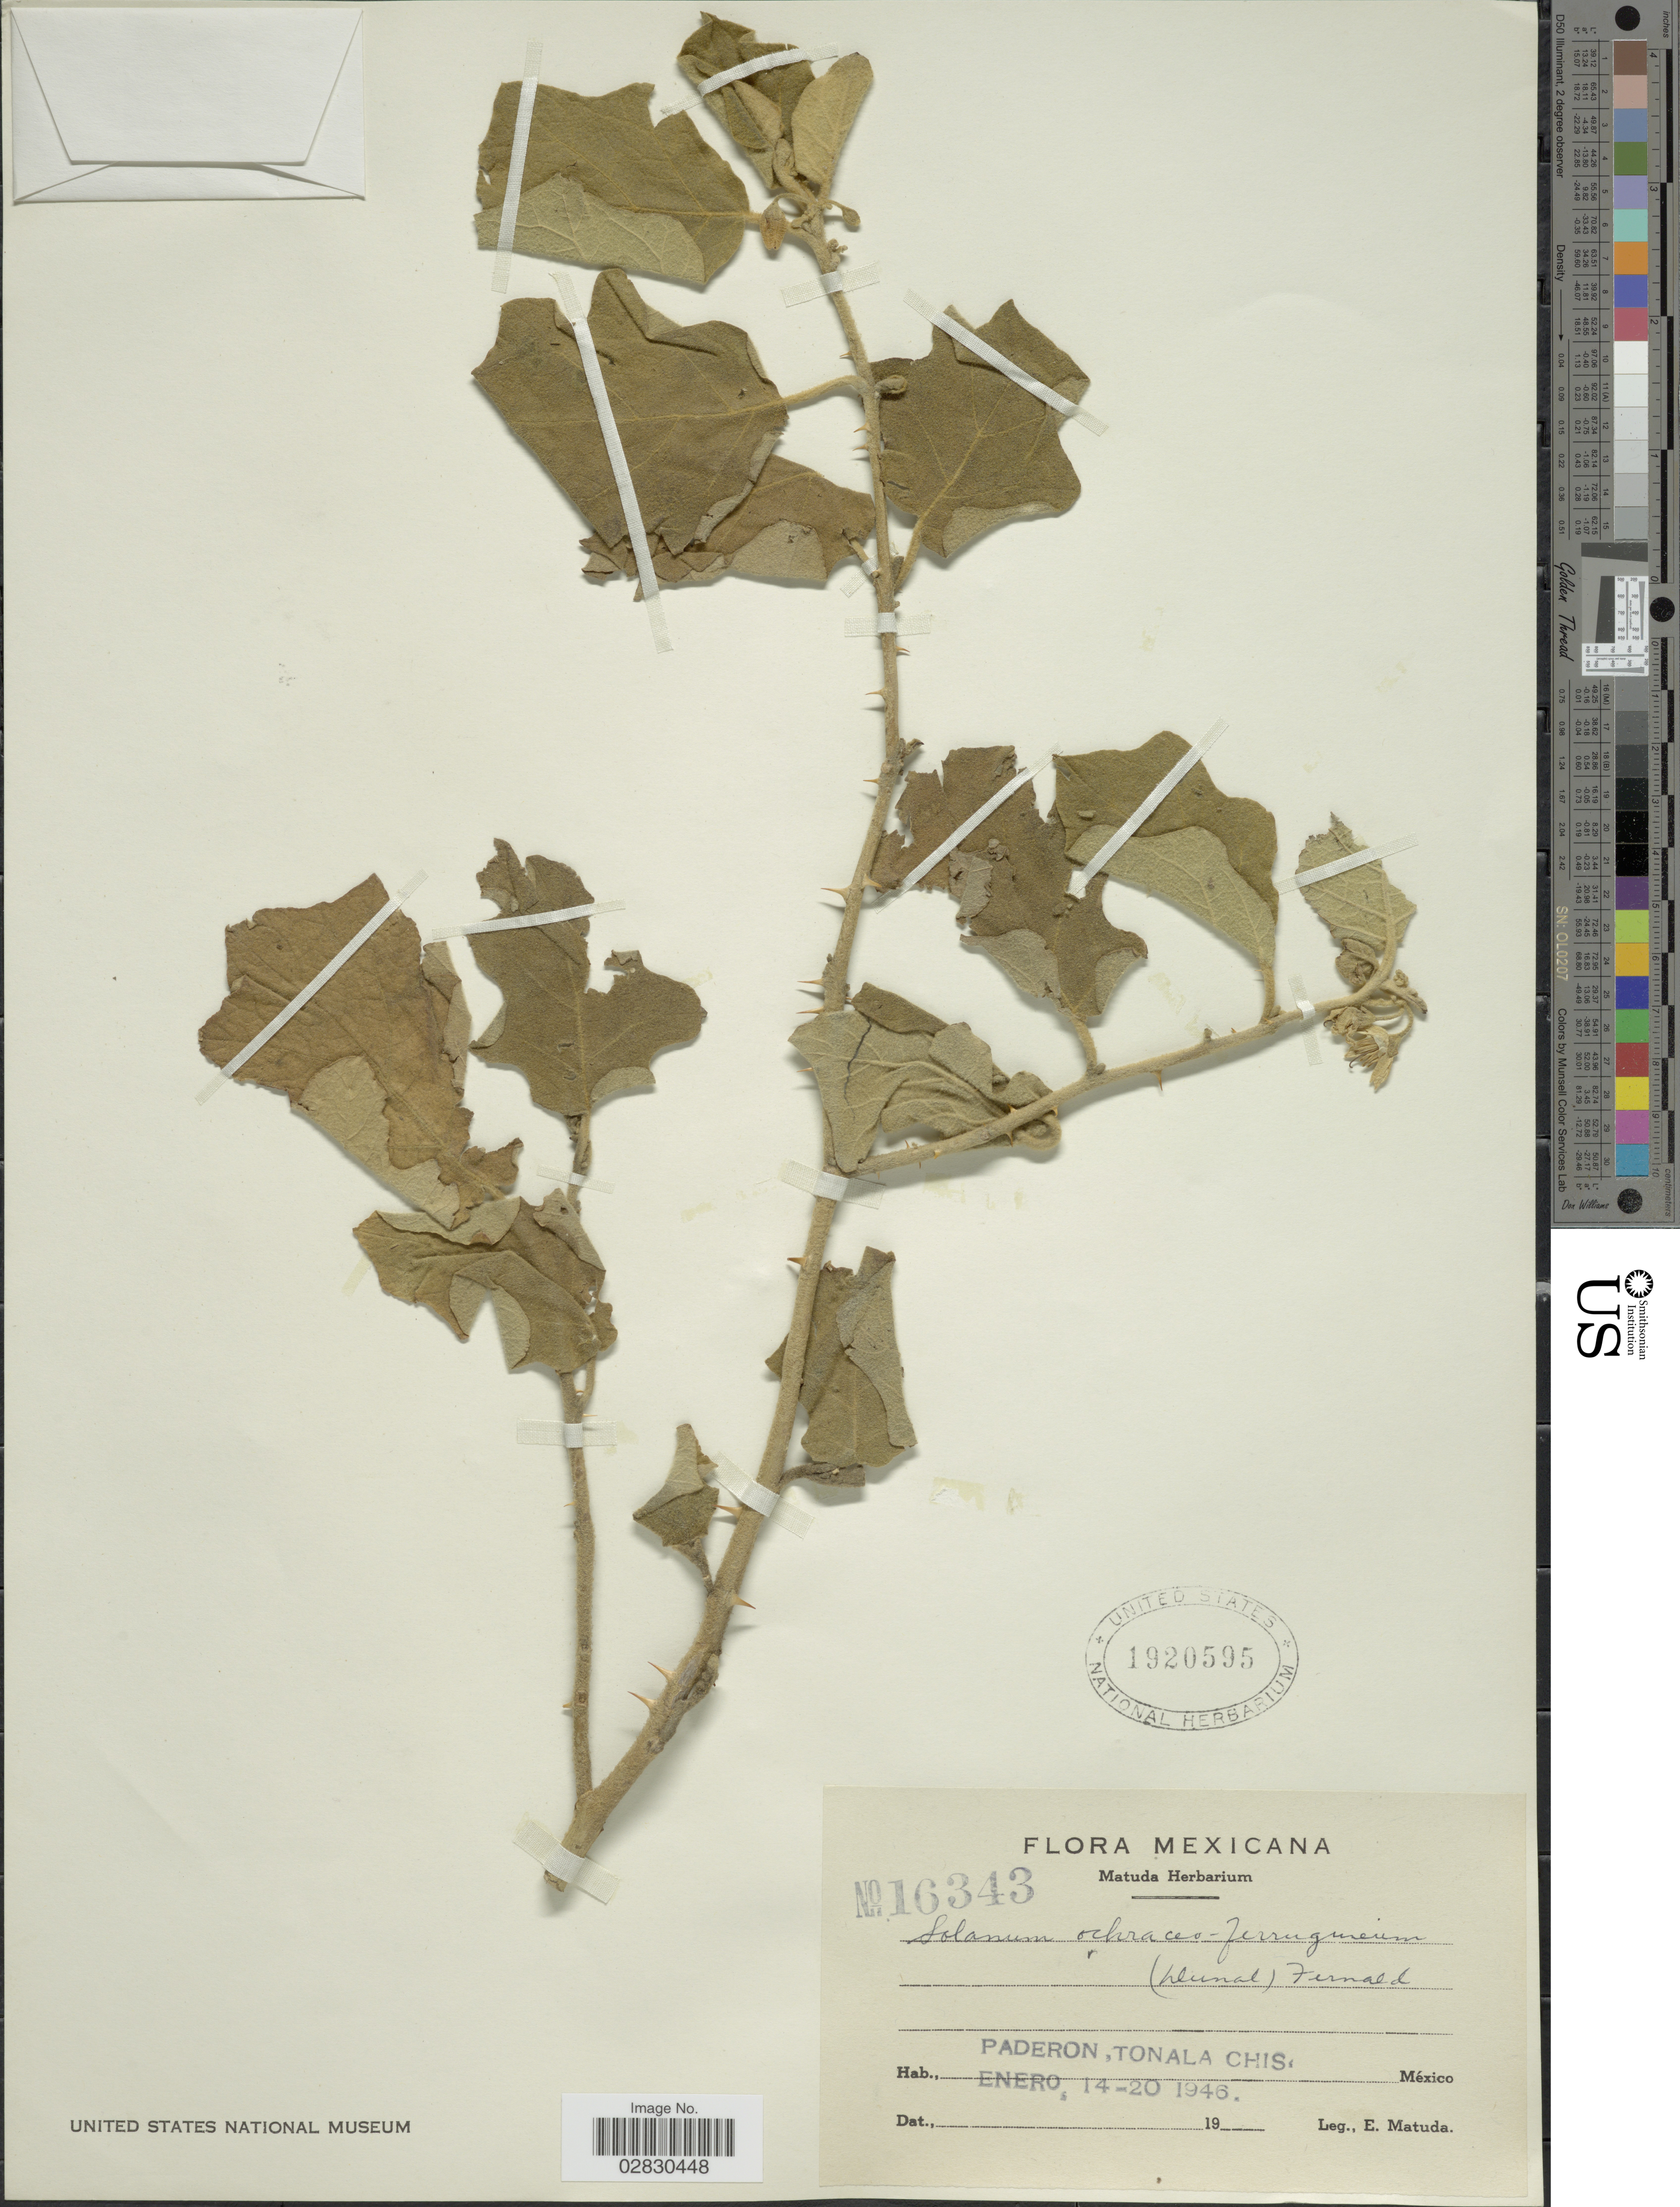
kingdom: Plantae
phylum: Tracheophyta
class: Magnoliopsida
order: Solanales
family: Solanaceae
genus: Solanum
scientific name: Solanum ochraceo-ferrugineum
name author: (Dunal) Fernald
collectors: E. Matuda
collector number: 16343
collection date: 1946-01-14/1946-01-20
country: Mexico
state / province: Chiapas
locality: Paderon, Tonala Chis.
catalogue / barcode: US 1920595